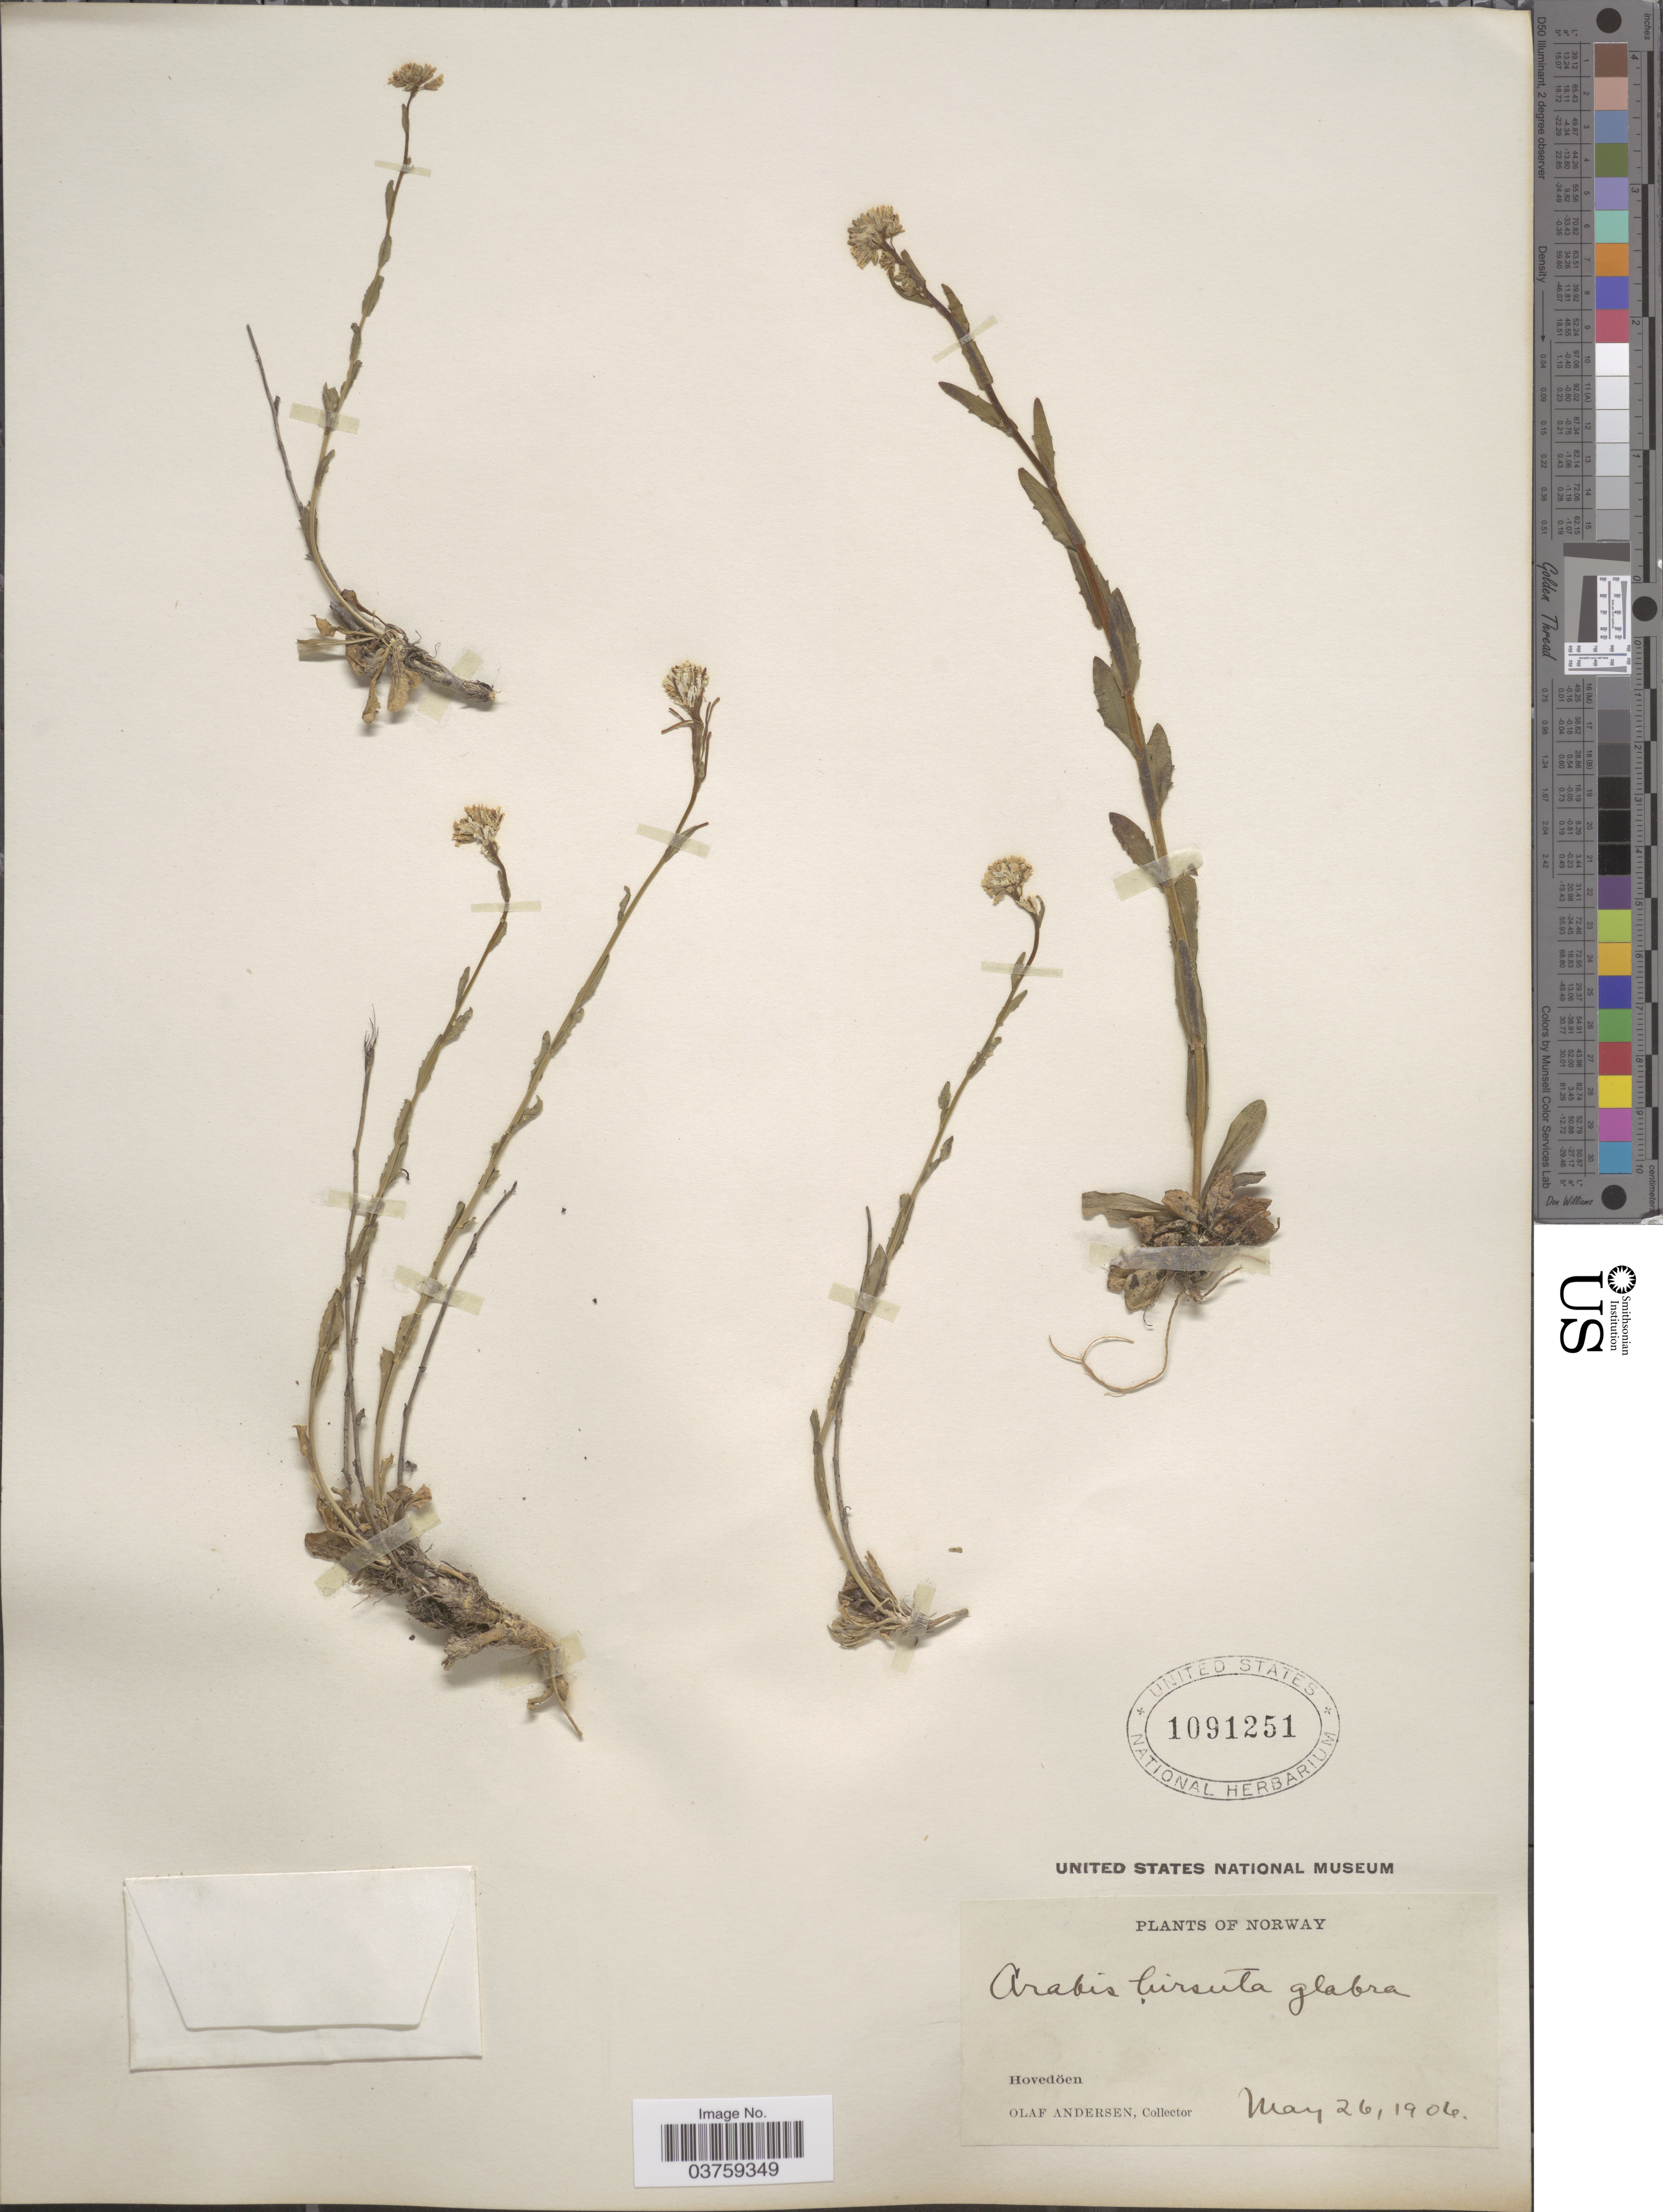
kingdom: Plantae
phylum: Tracheophyta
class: Magnoliopsida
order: Brassicales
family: Brassicaceae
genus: Arabis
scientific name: Arabis hirsuta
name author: (L.) Scop.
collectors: O. Andersen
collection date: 1906-05-26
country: Norway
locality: Hovedöen.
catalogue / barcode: US 1091251